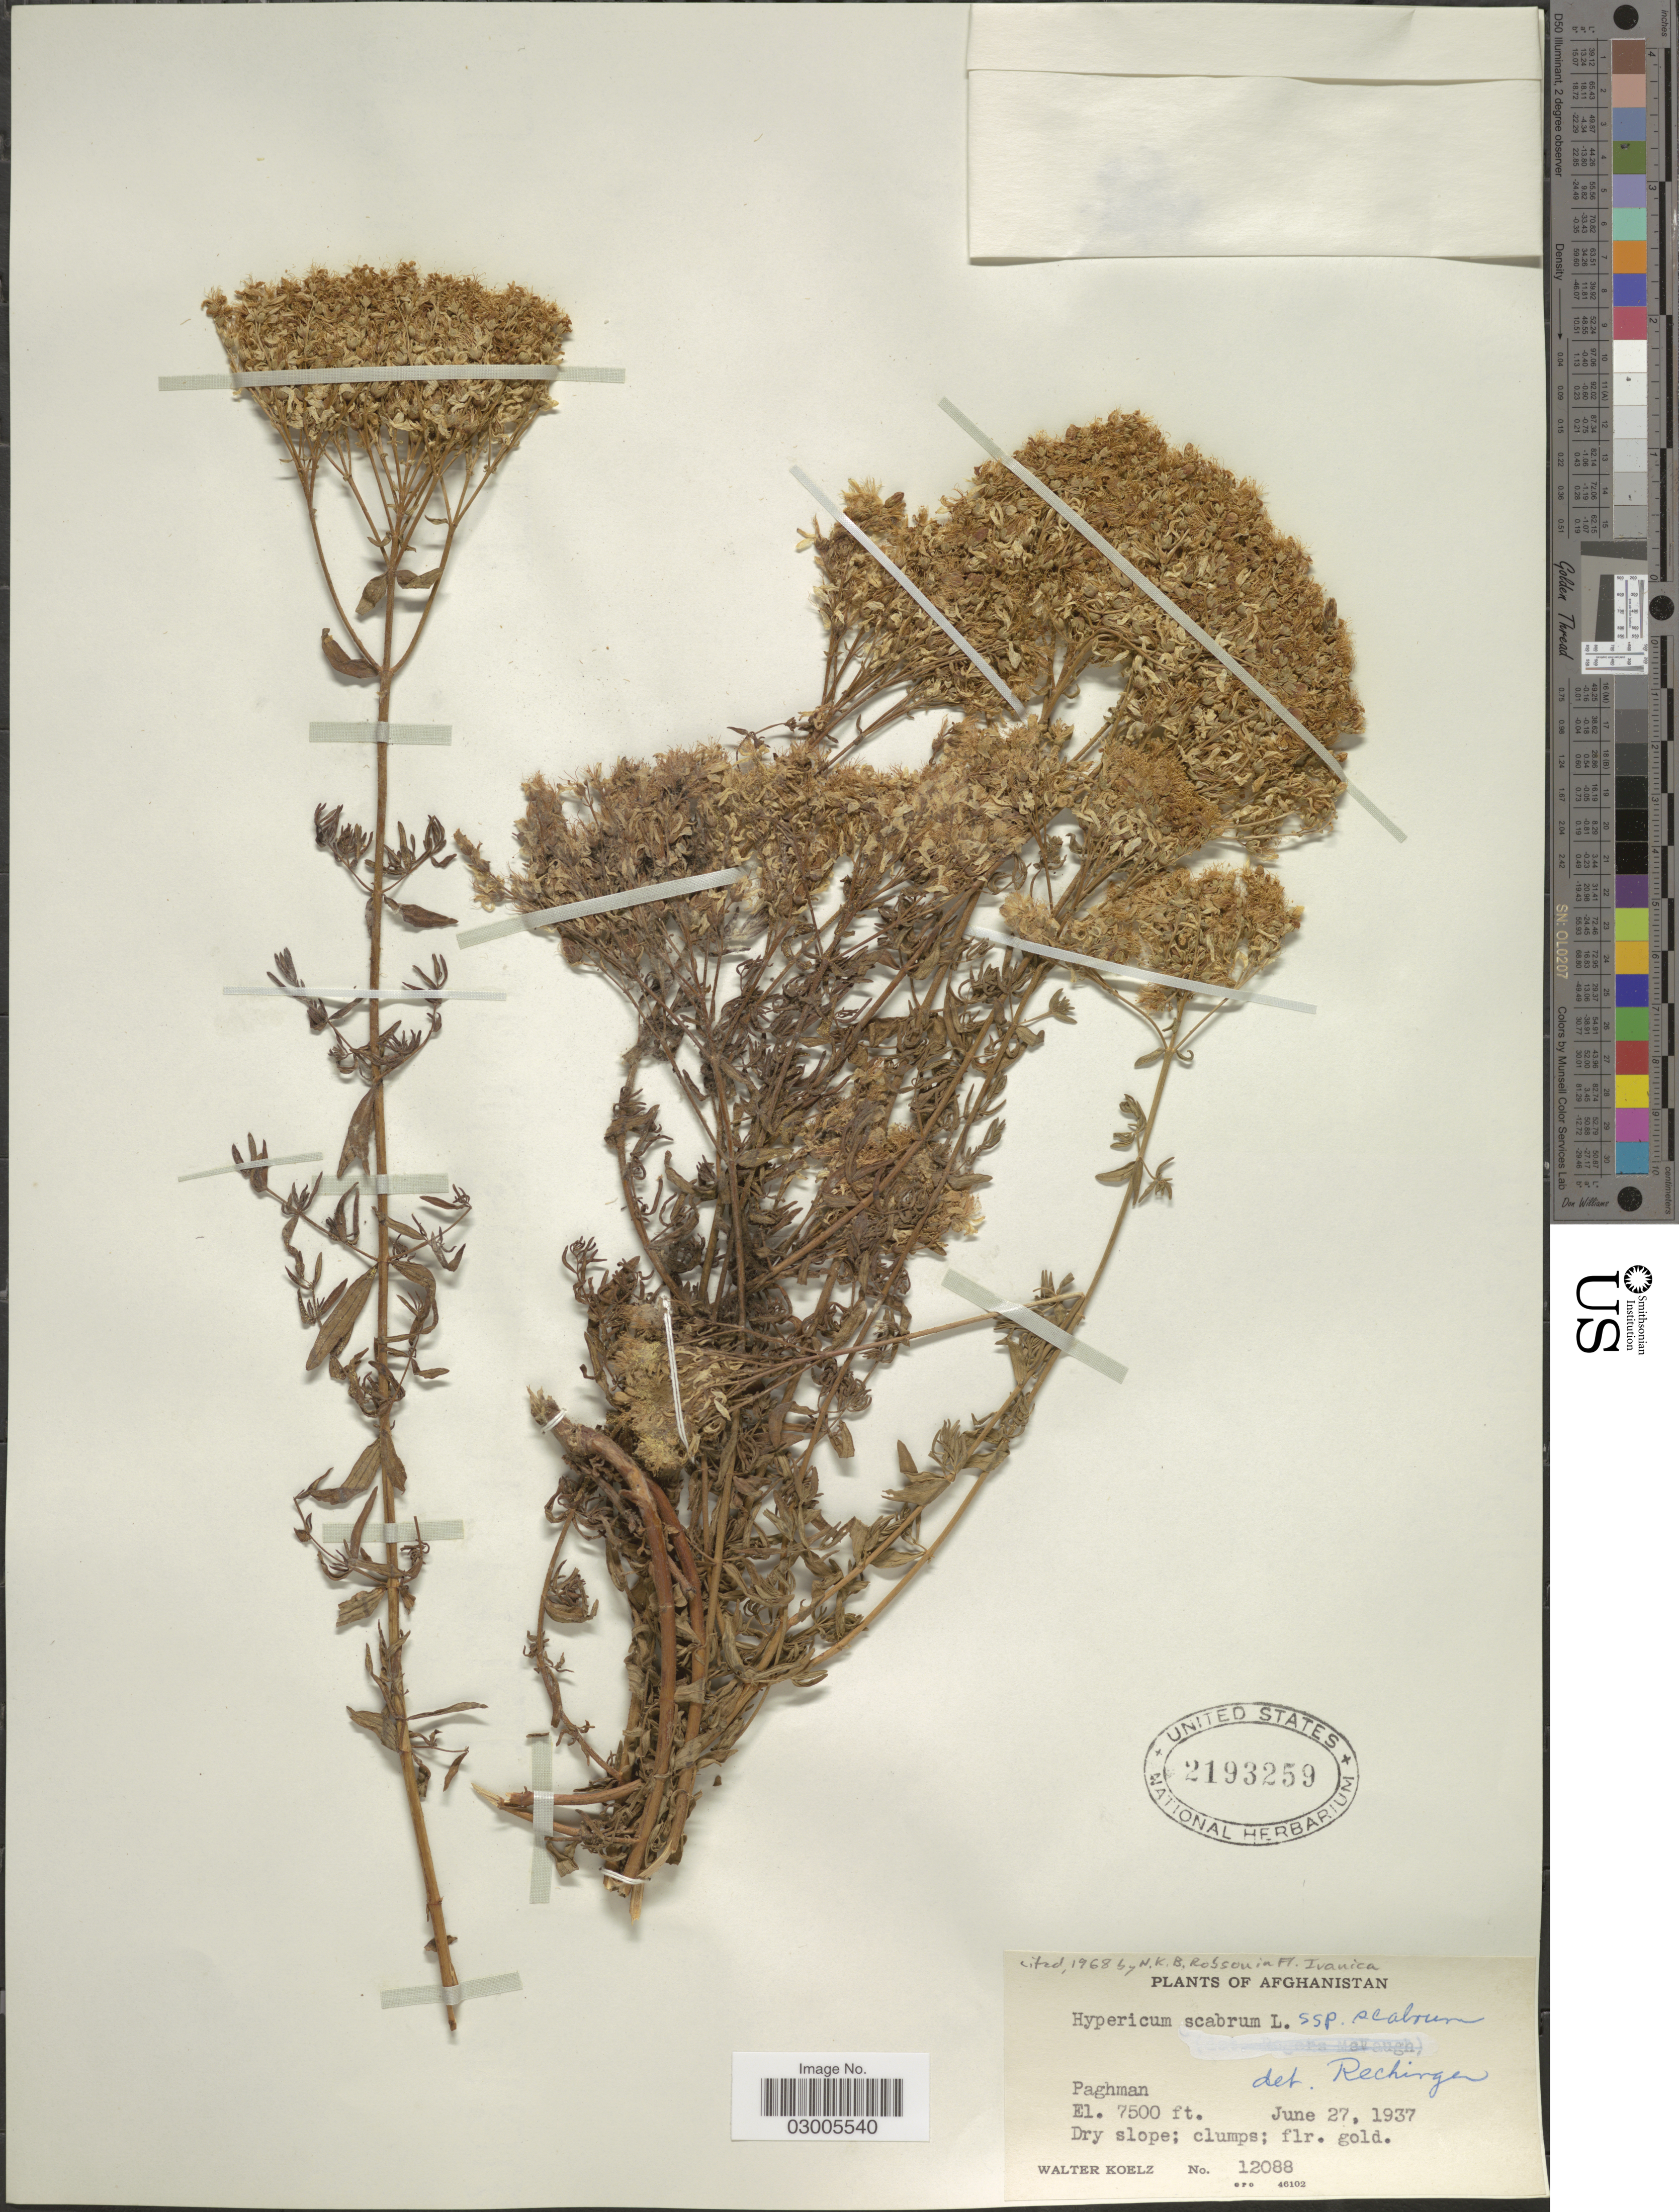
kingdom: Plantae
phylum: Tracheophyta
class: Magnoliopsida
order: Malpighiales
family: Hypericaceae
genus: Hypericum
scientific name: Hypericum scabrum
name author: L.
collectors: W. N. Koelz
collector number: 12088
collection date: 1937-06-27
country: Afghanistan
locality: Paghman.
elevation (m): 2286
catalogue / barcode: US 2193259